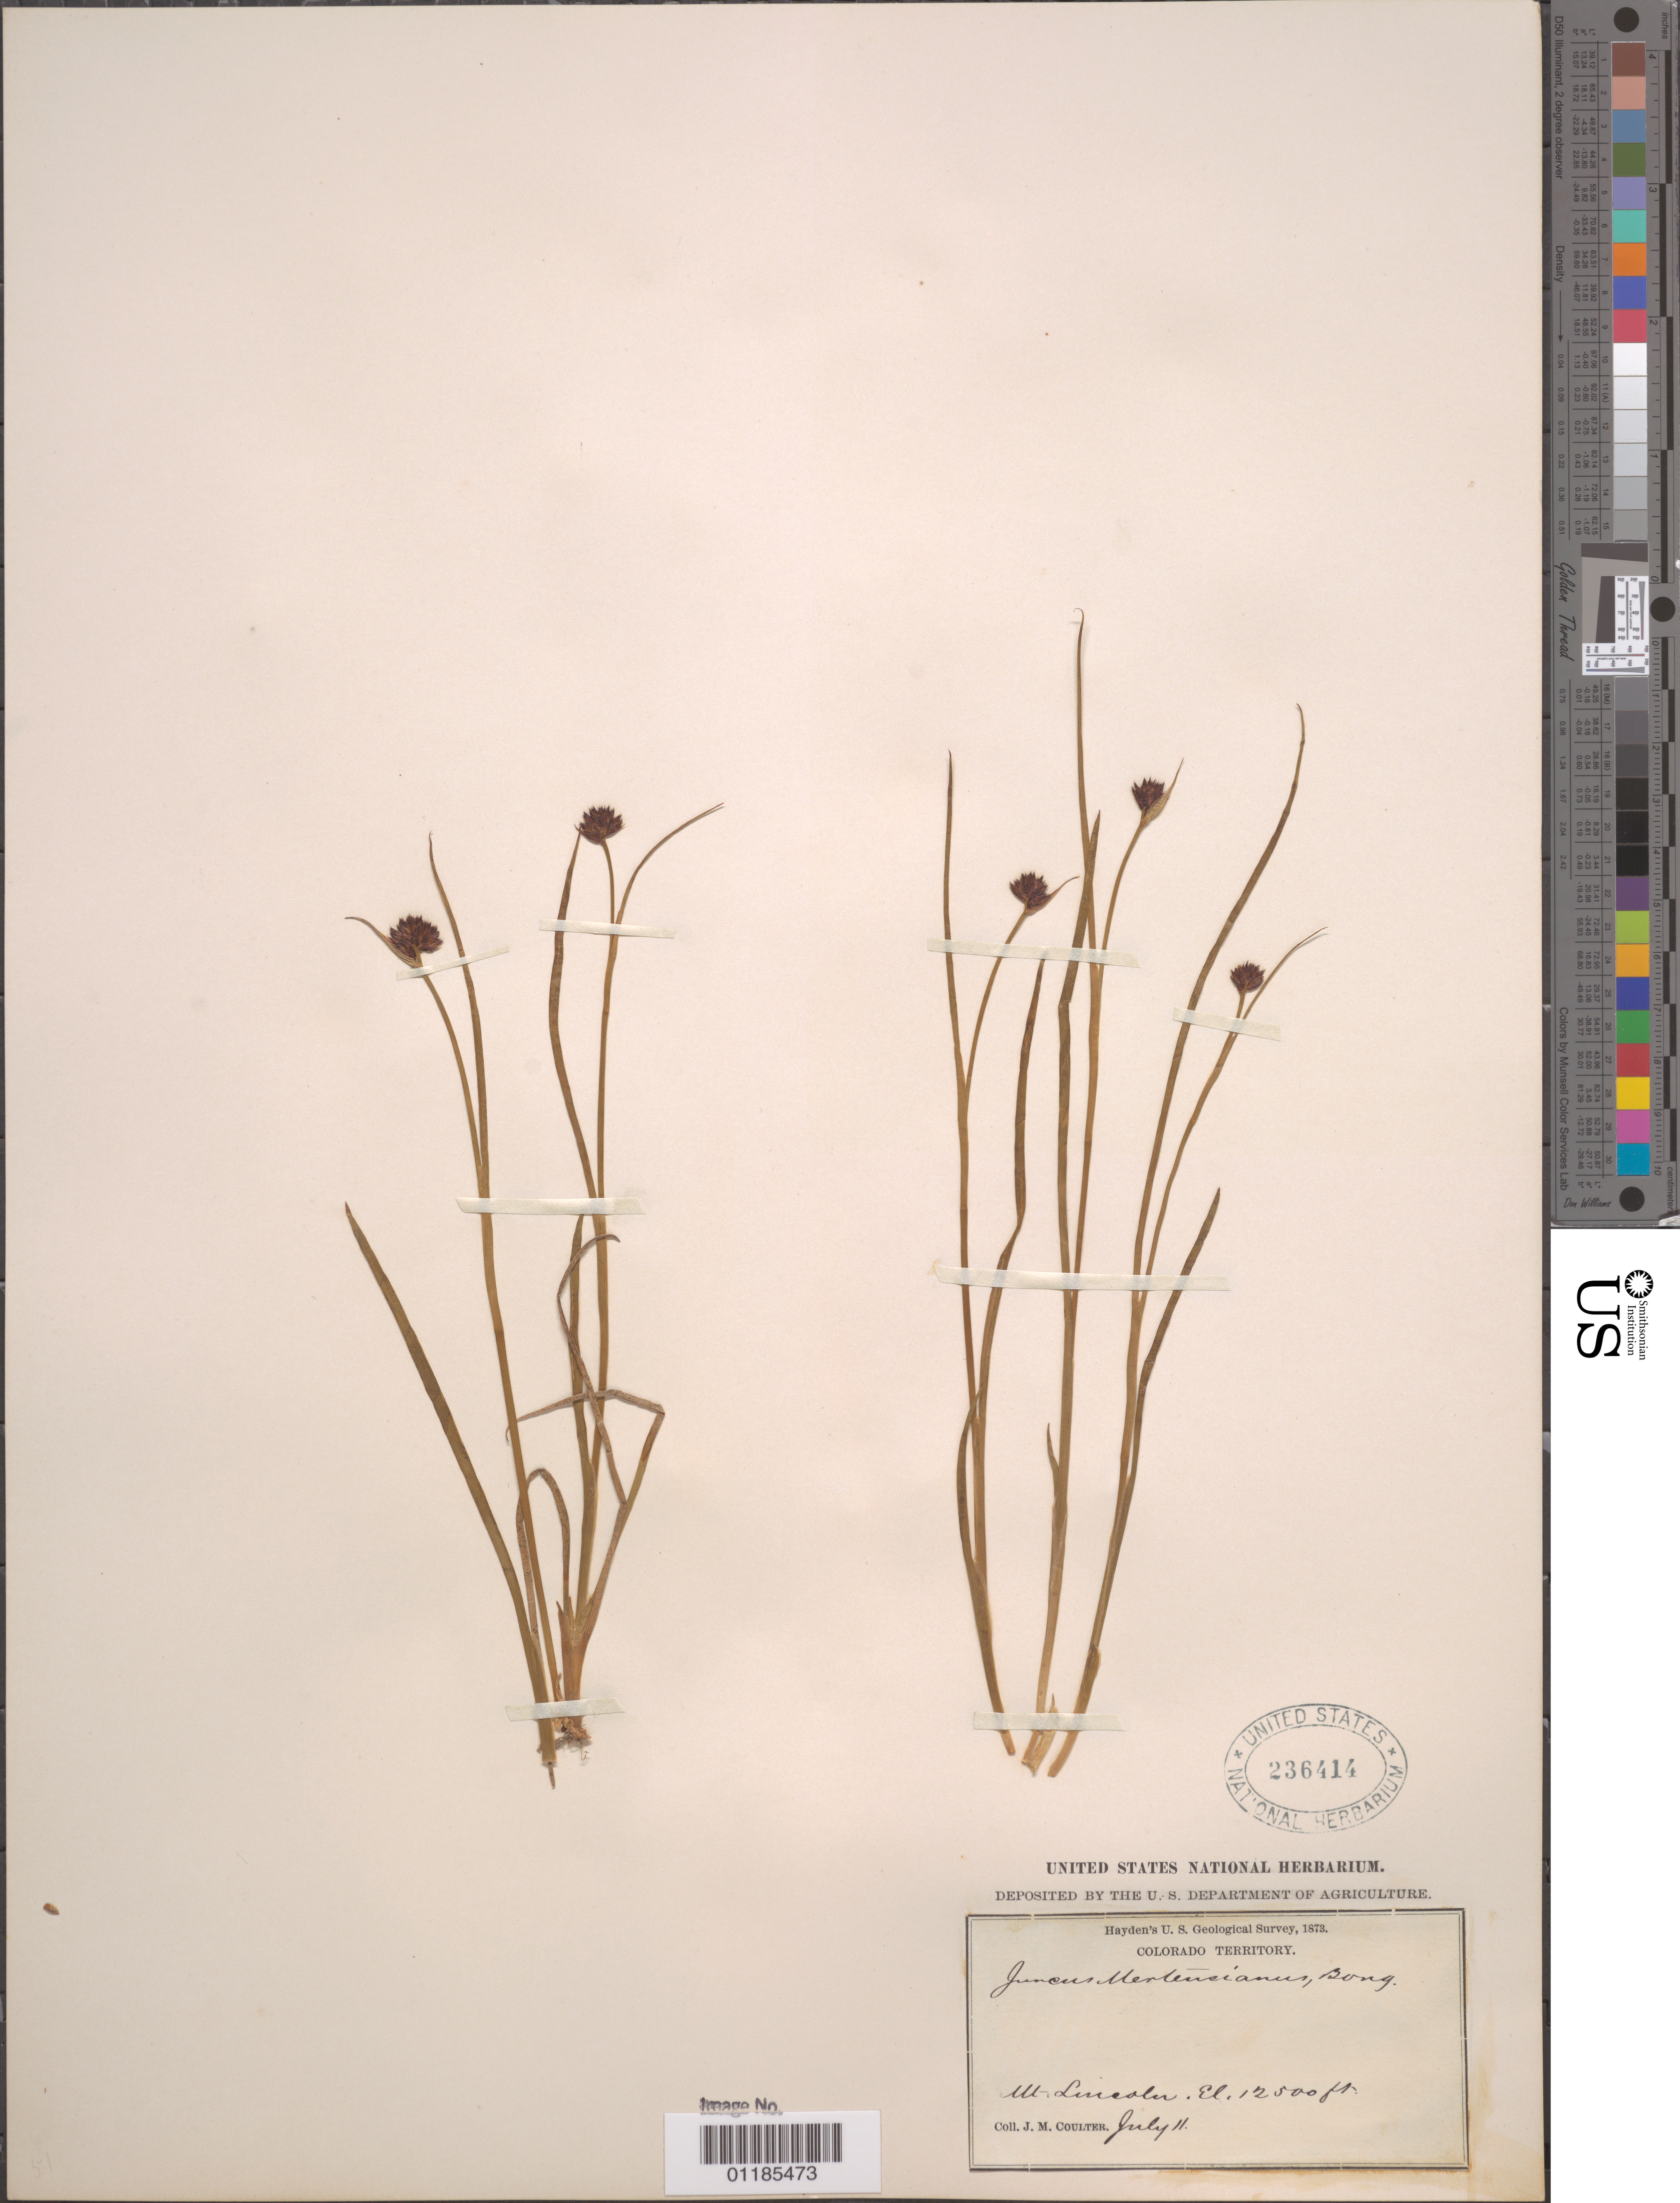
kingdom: Plantae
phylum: Tracheophyta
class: Liliopsida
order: Poales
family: Juncaceae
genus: Juncus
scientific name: Juncus mertensianus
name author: Bong.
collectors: J. M. Coulter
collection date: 1873-07-11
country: United States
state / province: Colorado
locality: Mt. Lincoln.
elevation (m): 3810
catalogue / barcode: US 236414